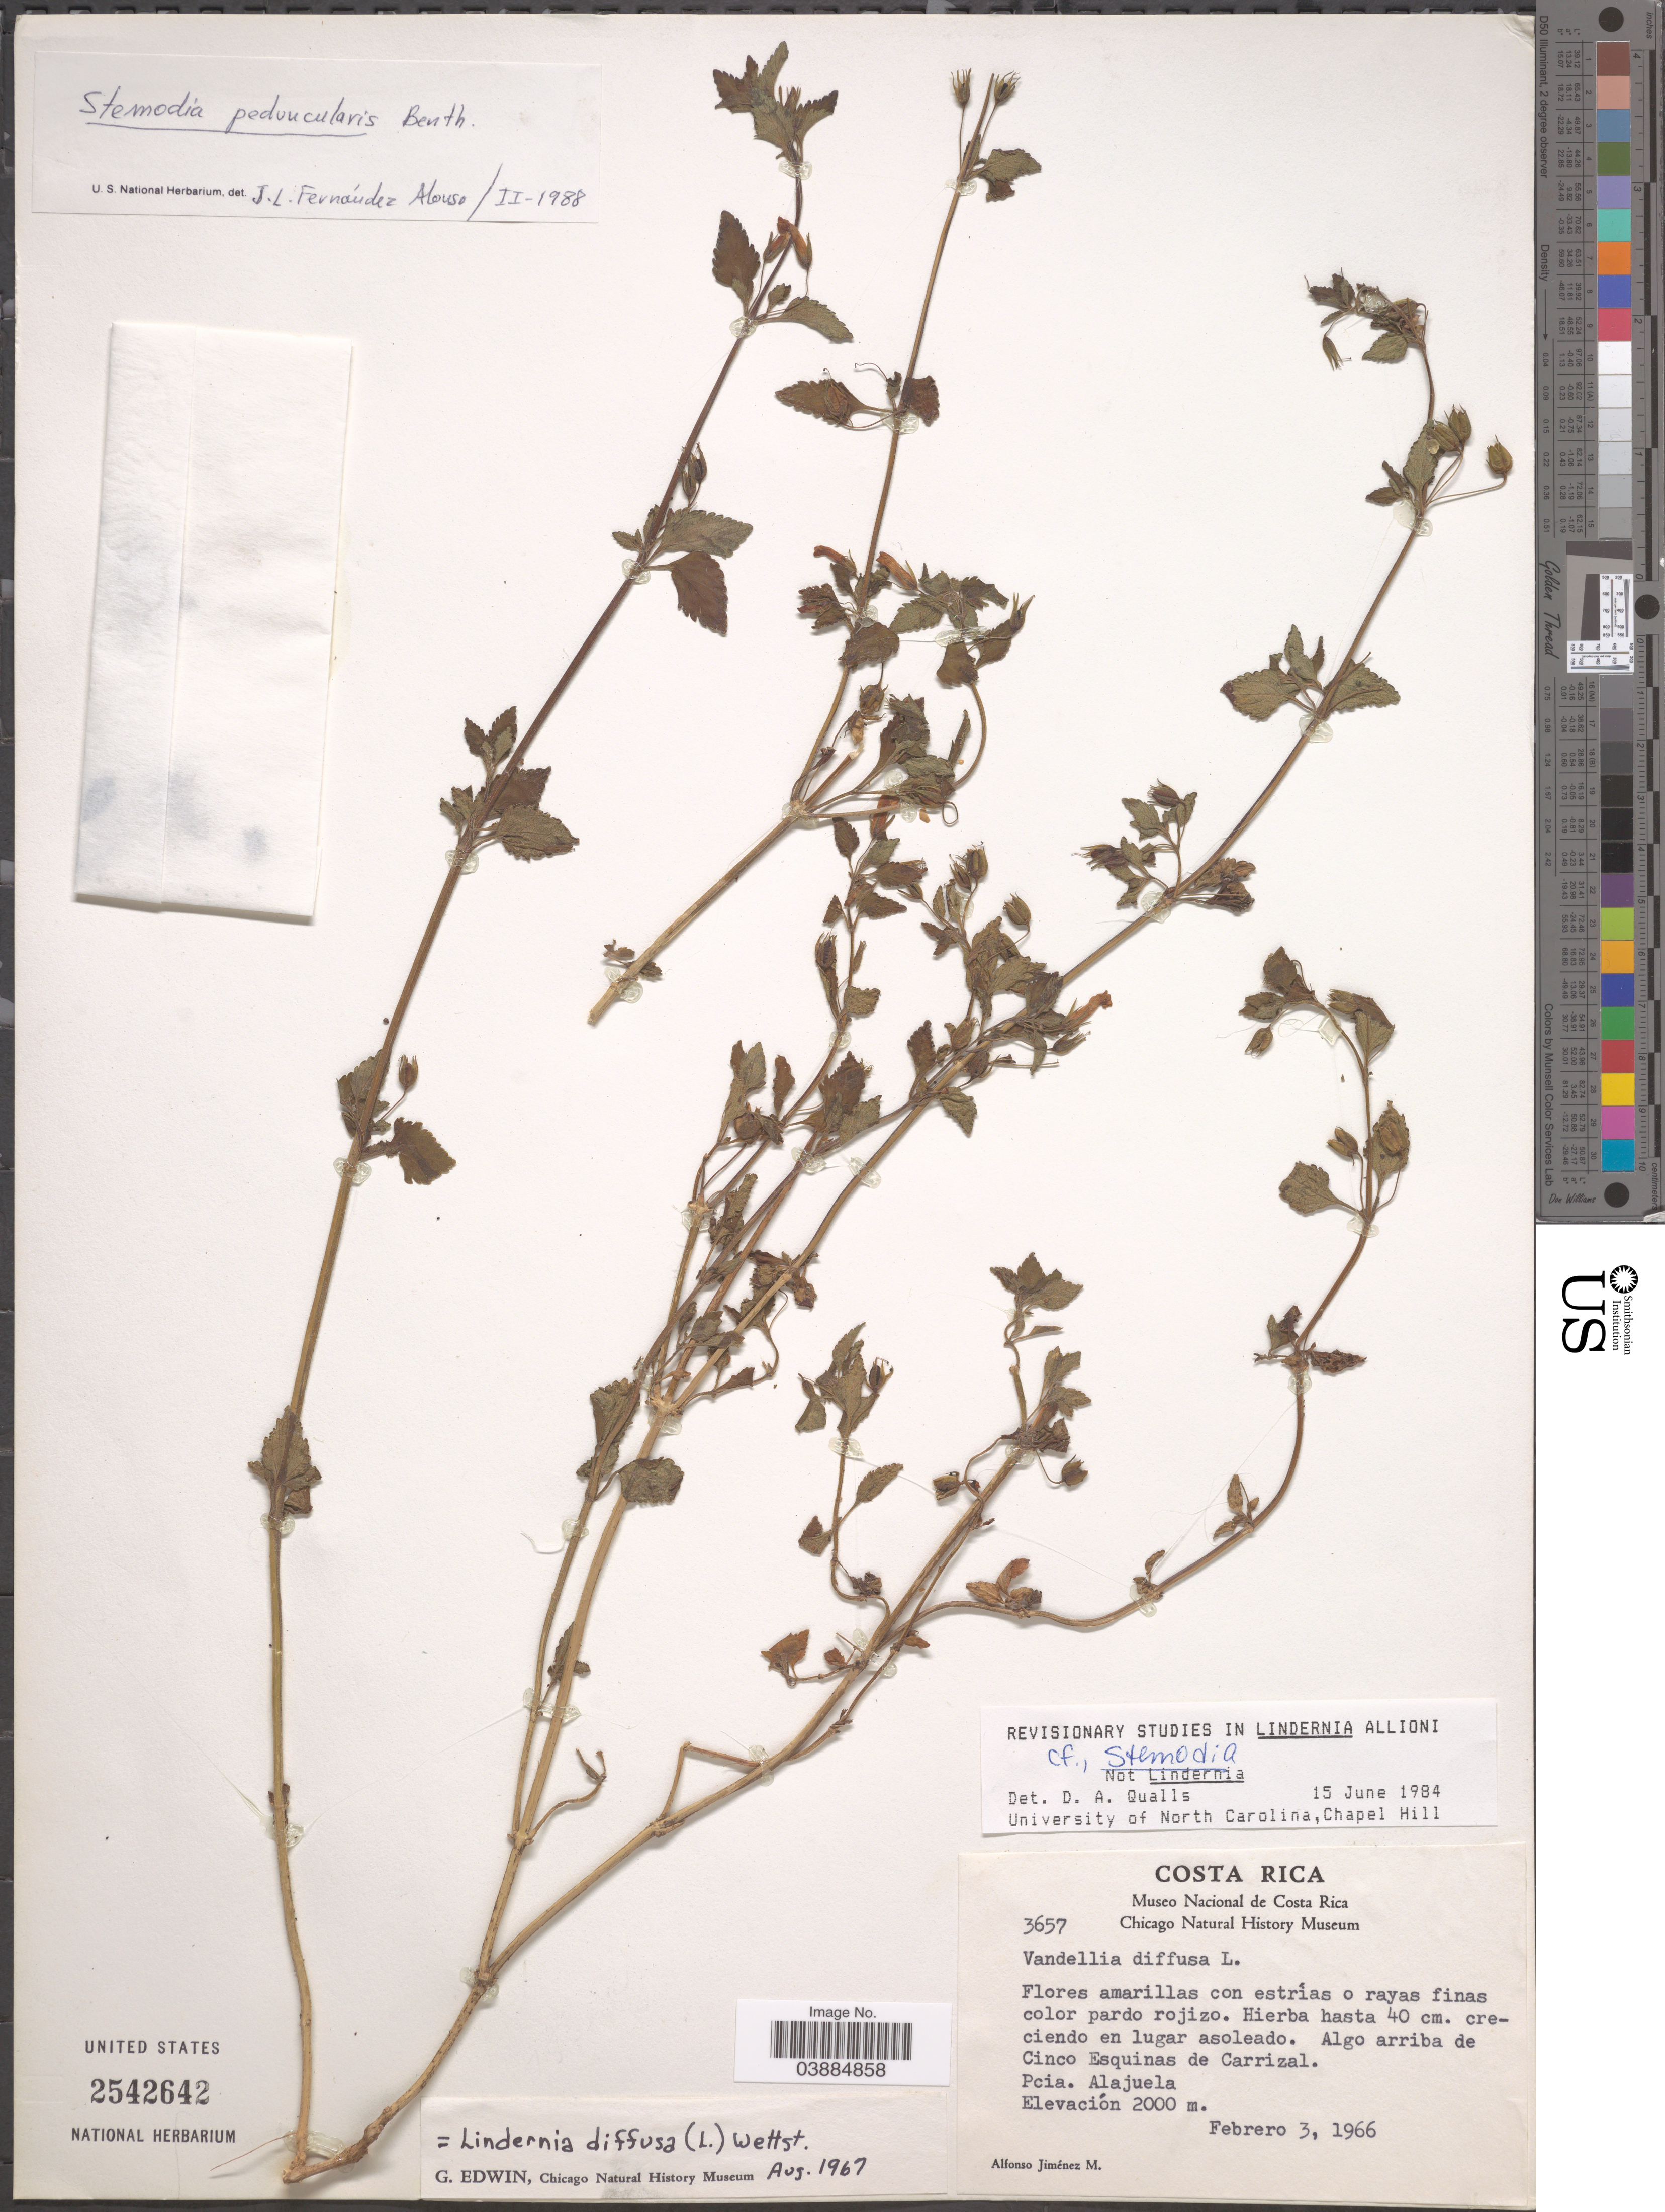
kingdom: Plantae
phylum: Tracheophyta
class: Magnoliopsida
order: Lamiales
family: Plantaginaceae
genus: Stemodia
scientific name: Stemodia peduncularis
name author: Benth.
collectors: A. Jimenez M.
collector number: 3657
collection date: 1966-02-03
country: Costa Rica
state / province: Alajuela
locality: Algo arriba de Cinco Esquinas de Carrizal. Pcia. Alajuela.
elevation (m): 2000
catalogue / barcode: US 2542642